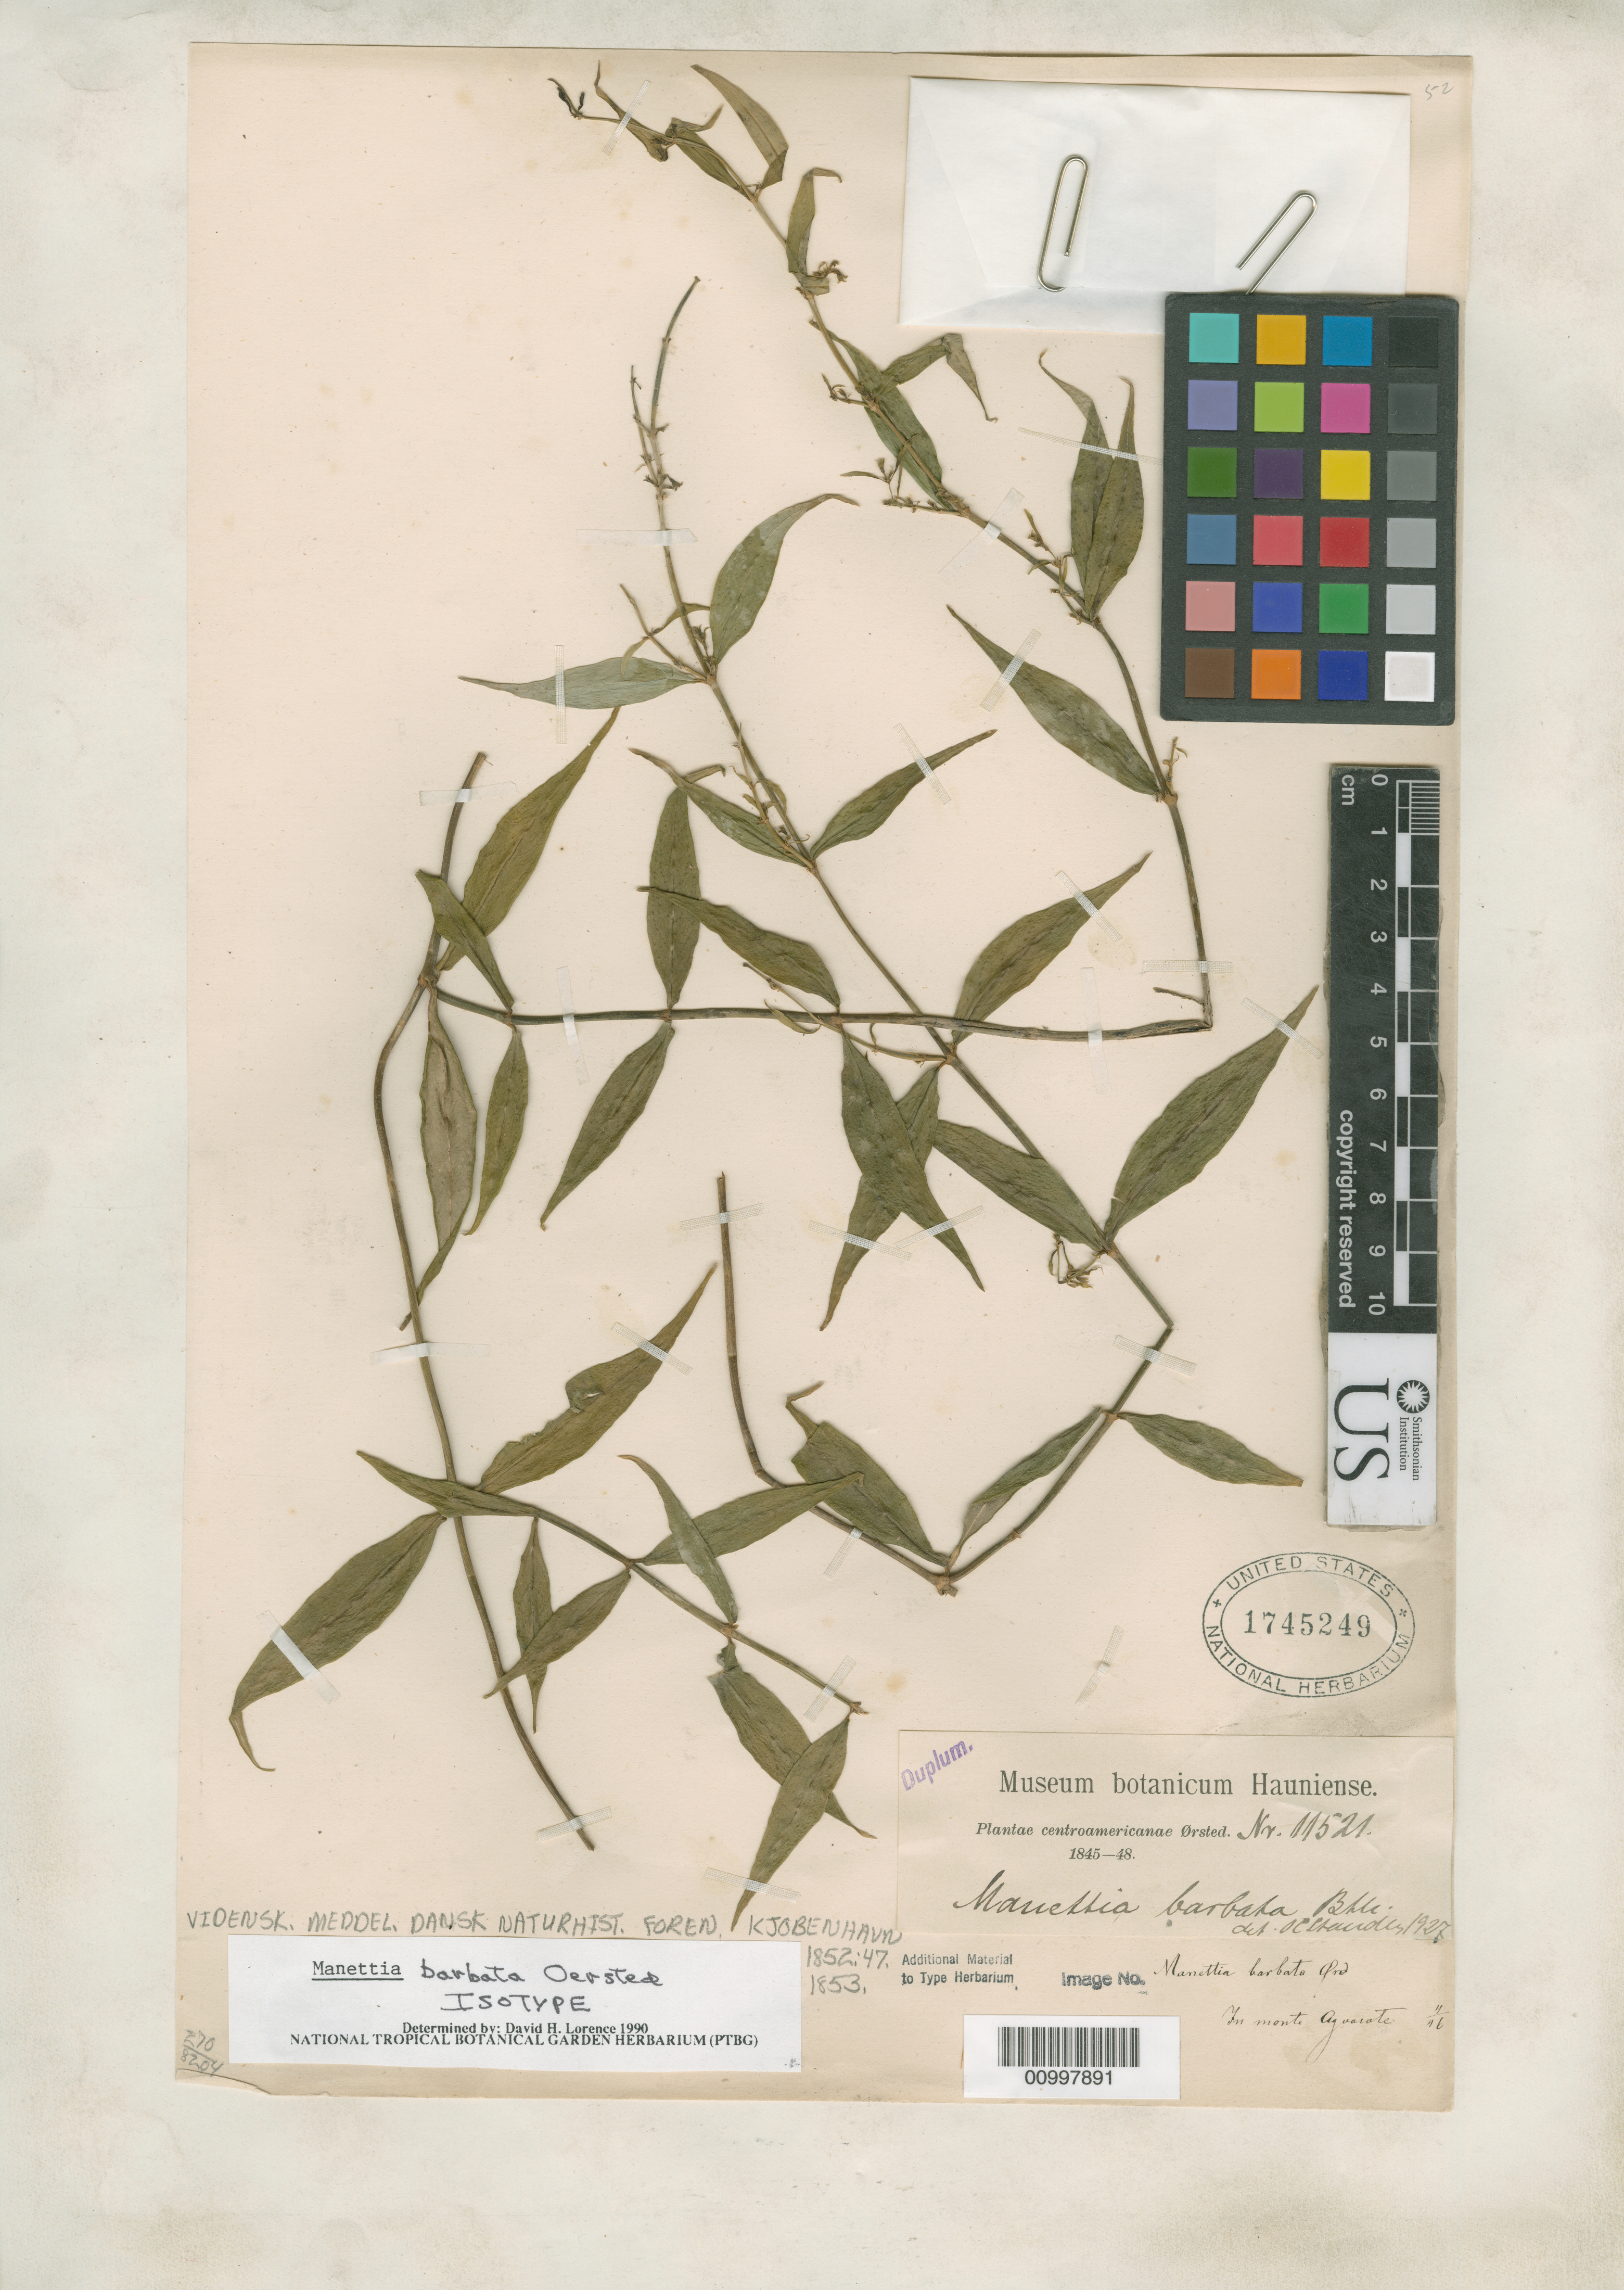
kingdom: Plantae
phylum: Tracheophyta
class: Magnoliopsida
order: Gentianales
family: Rubiaceae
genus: Manettia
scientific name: Manettia barbata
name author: Oerst.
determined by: Lorence, David H., (PTBG), National Tropical Botanical Garden (UNITED STATES)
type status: Isotype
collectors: A. S. Oersted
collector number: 11521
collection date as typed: Nov 1846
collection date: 1846-11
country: Costa Rica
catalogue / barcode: US 1745249